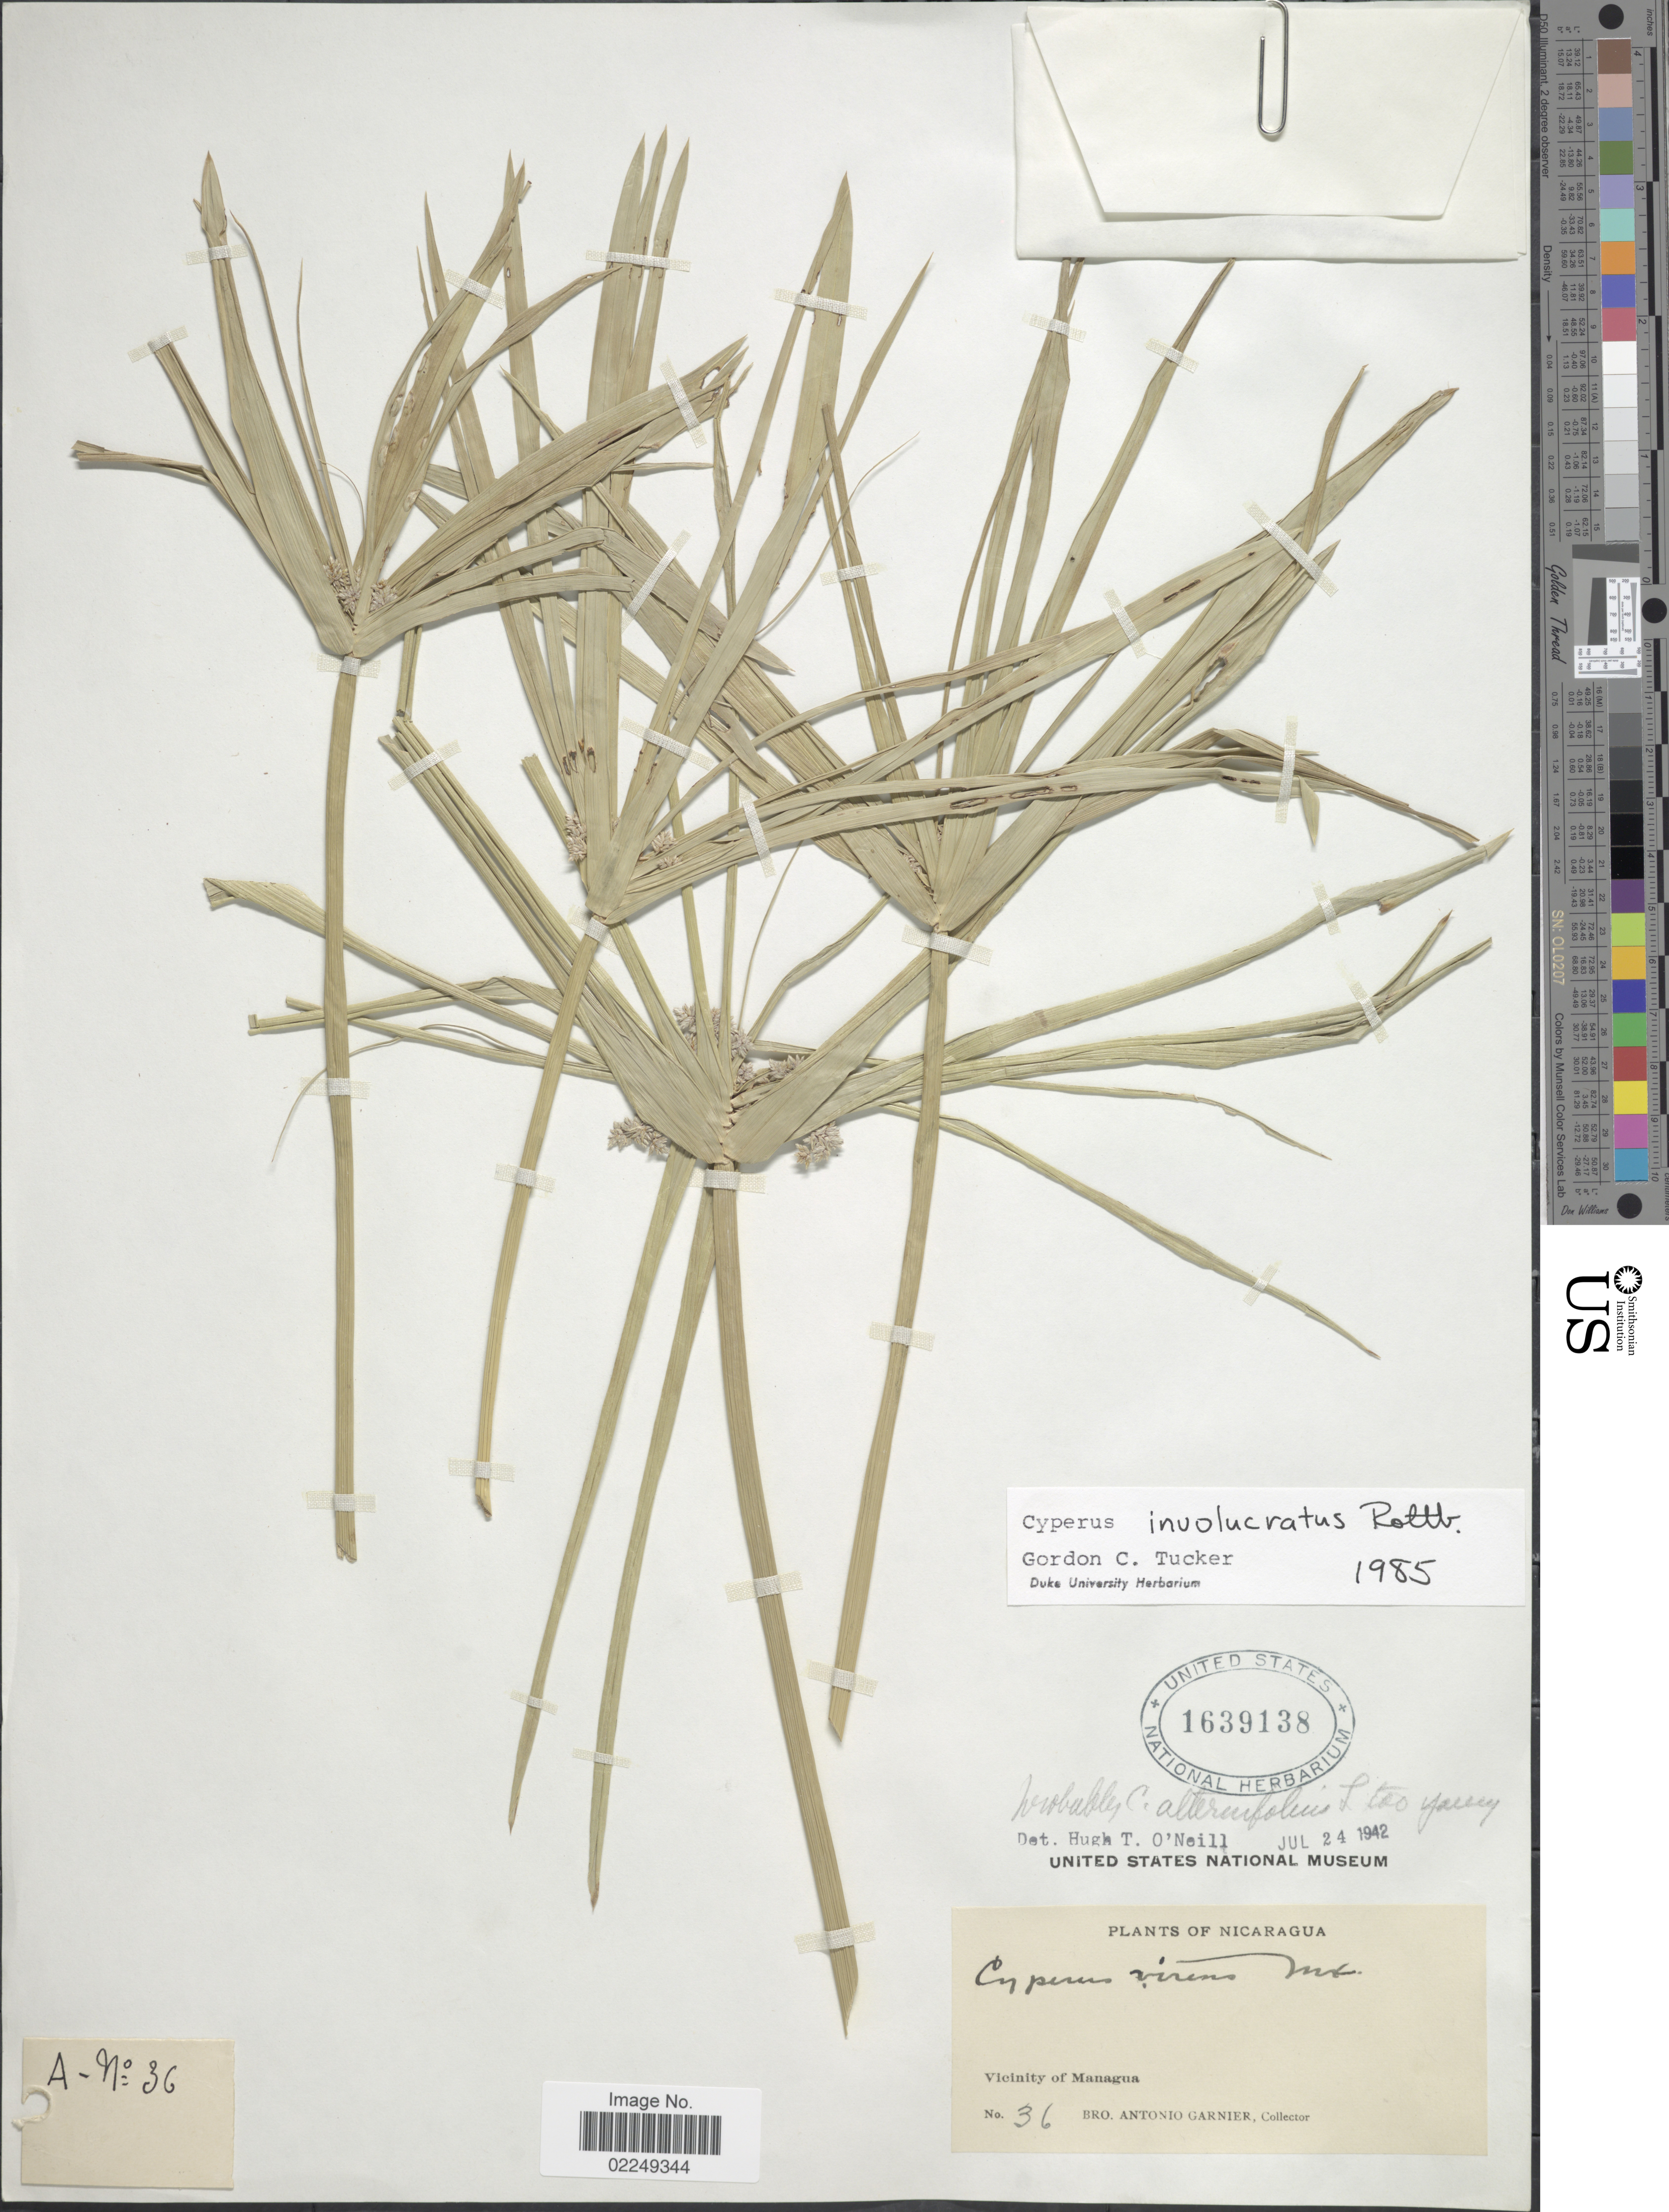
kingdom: Plantae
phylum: Tracheophyta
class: Liliopsida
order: Poales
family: Cyperaceae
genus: Cyperus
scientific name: Cyperus involucratus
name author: Rottb.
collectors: Bro. A. Garnier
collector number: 36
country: Nicaragua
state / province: Managua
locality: Vicinity of Managua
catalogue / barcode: US 1639138